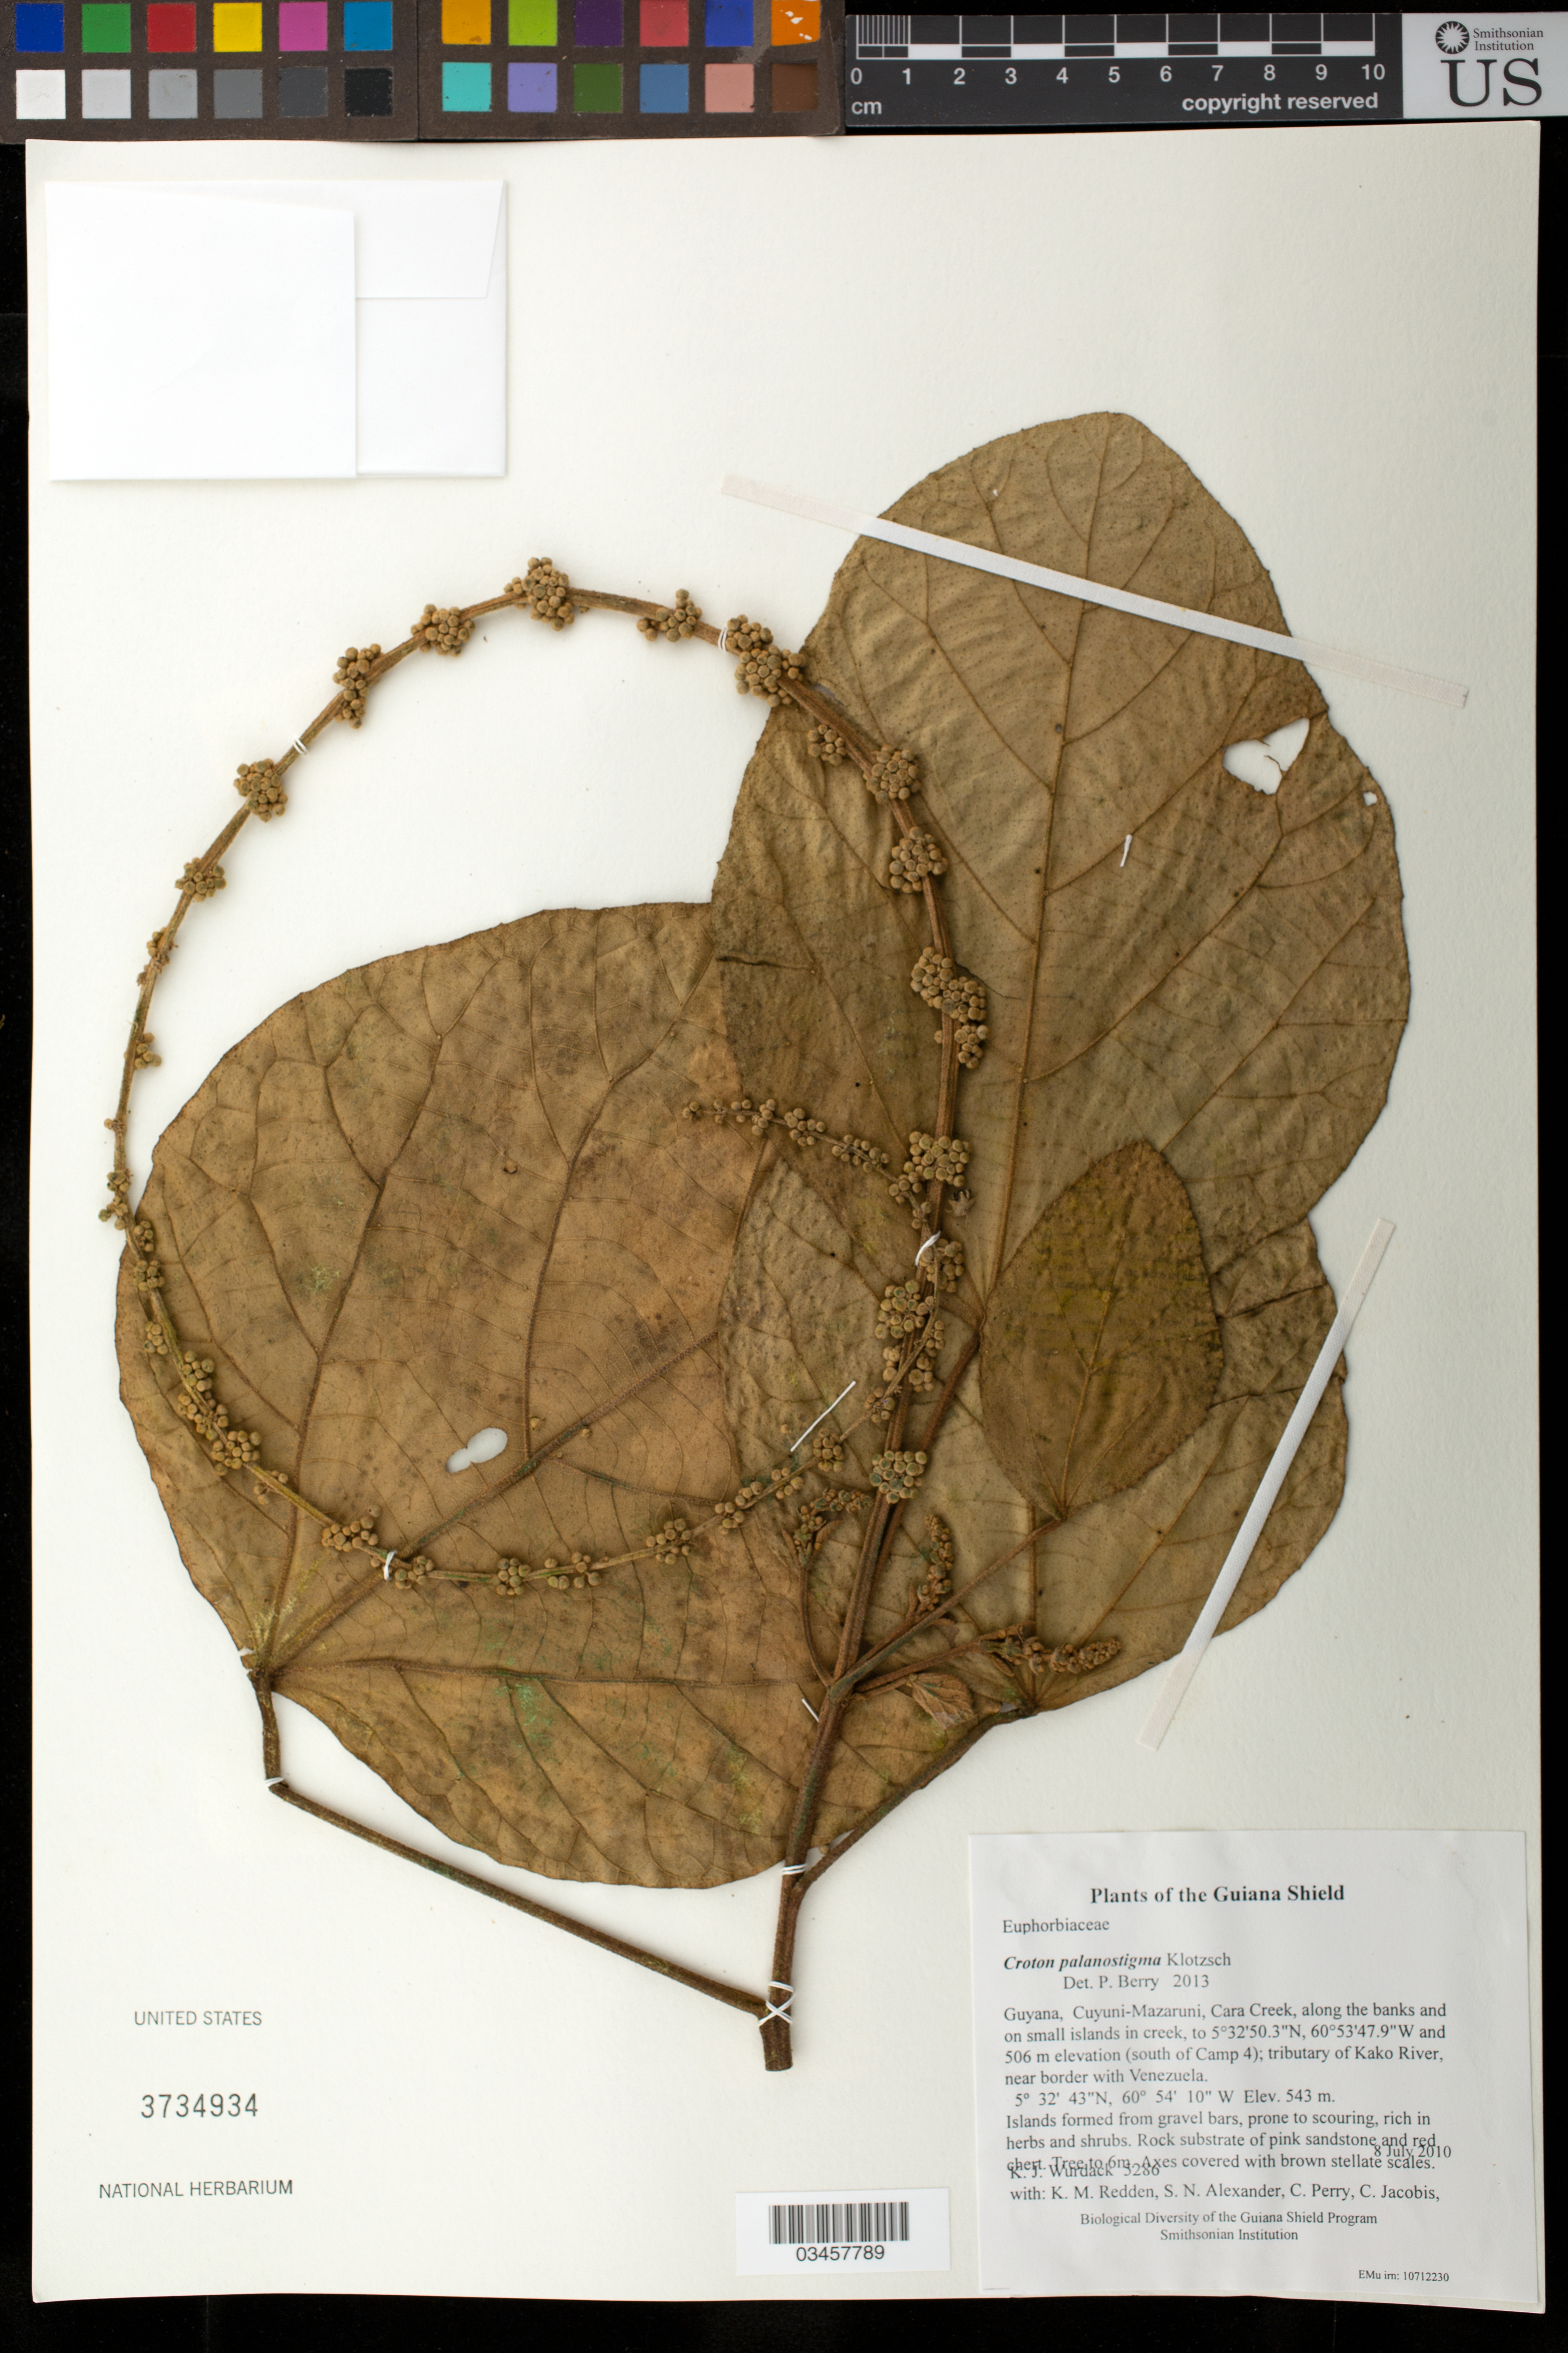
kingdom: Plantae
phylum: Tracheophyta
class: Magnoliopsida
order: Malpighiales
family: Euphorbiaceae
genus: Croton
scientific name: Croton palanostigma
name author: Klotzsch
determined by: Berry, P.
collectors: K. Wurdack, K. M. Redden, S. N. Alexander, C. Perry, C. Jacobis, D. Hunter, V. Roland & H. Hunter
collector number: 5286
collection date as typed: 8 July 2010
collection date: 2010-07-08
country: Guyana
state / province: Cuyuni-Mazaruni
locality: Cara Creek, along the banks and on small islands in creek, to 5°32'50.3"N, 60°53'47.9"W and 506 m elevation (south of Camp 4); tributary of Kako River, near border with Venezuela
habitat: Islands formed from gravel bars, prone to scouring, rich in herbs and shrubs. Rock substrate of pink sandstone and red chert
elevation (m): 543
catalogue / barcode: US 3734934